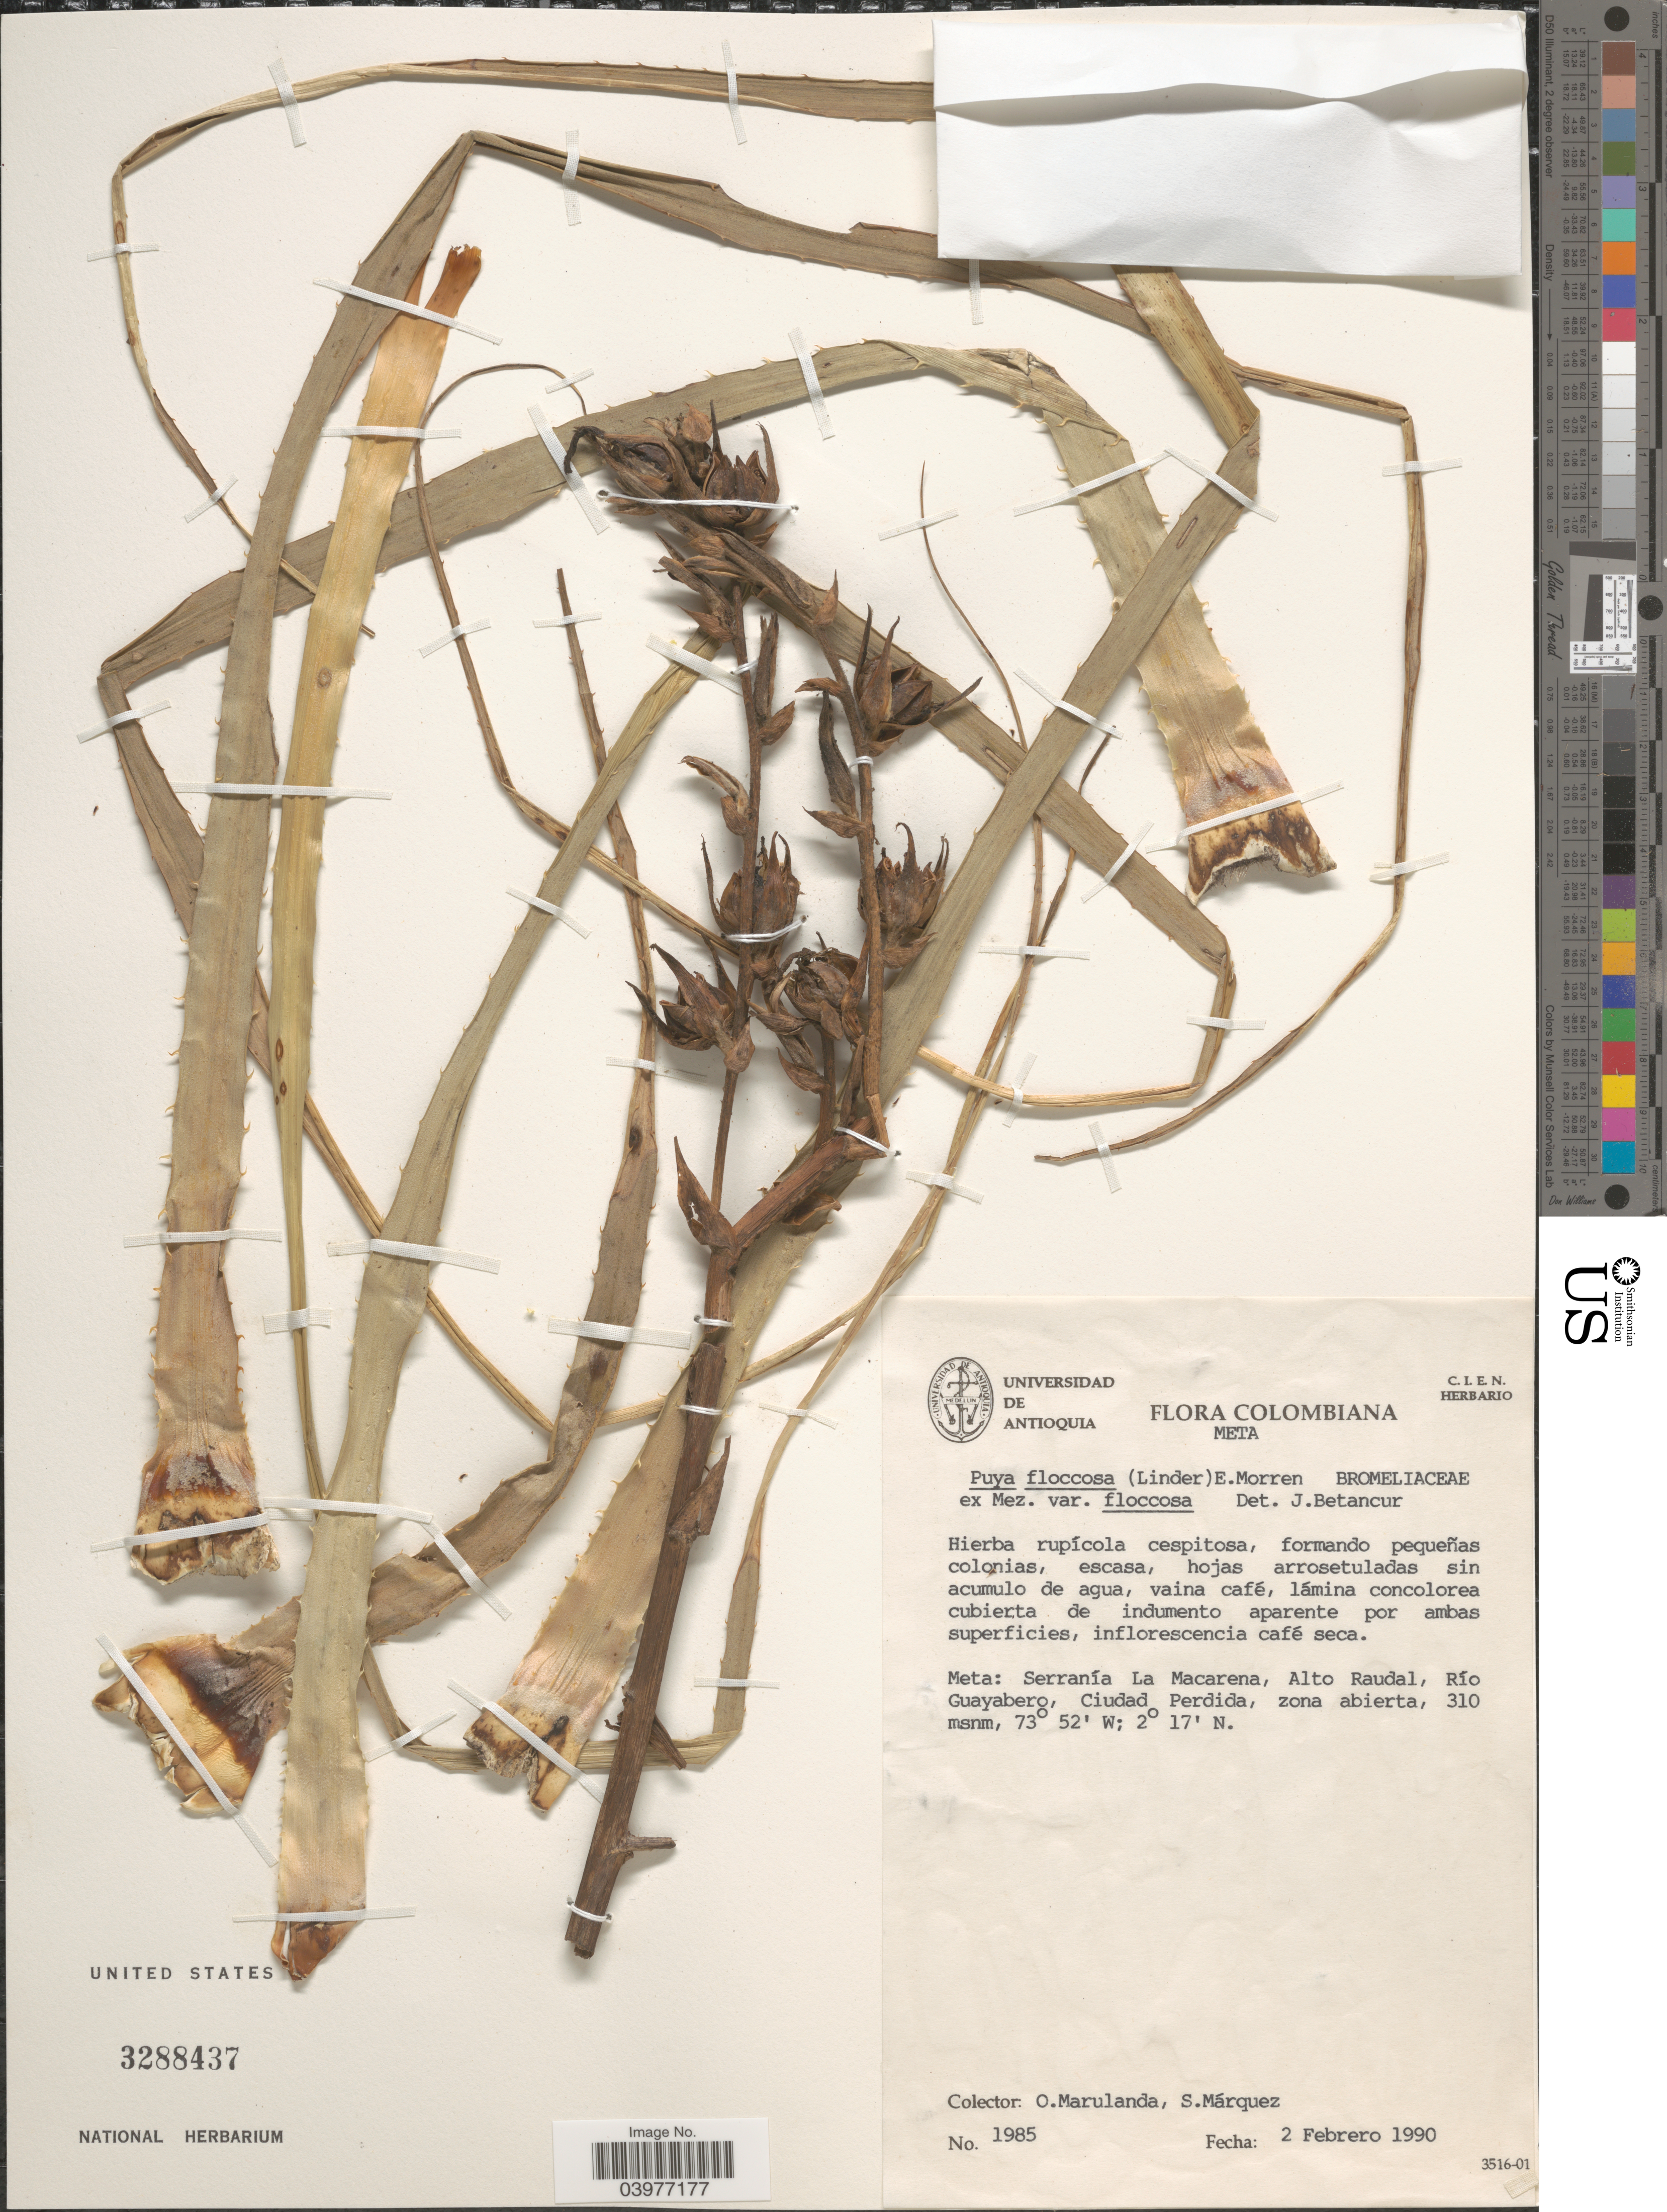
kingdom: Plantae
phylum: Tracheophyta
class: Liliopsida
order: Poales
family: Bromeliaceae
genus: Puya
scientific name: Puya floccosa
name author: (Linden) É. Morren ex Mez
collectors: O. Marulanda & S. Márquez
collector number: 1985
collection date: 1990-02-02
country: Colombia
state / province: Meta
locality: Serranía La Macarena, Alto Raudal, Río Guayabero, Ciudad Perdida.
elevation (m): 310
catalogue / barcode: US 3288437